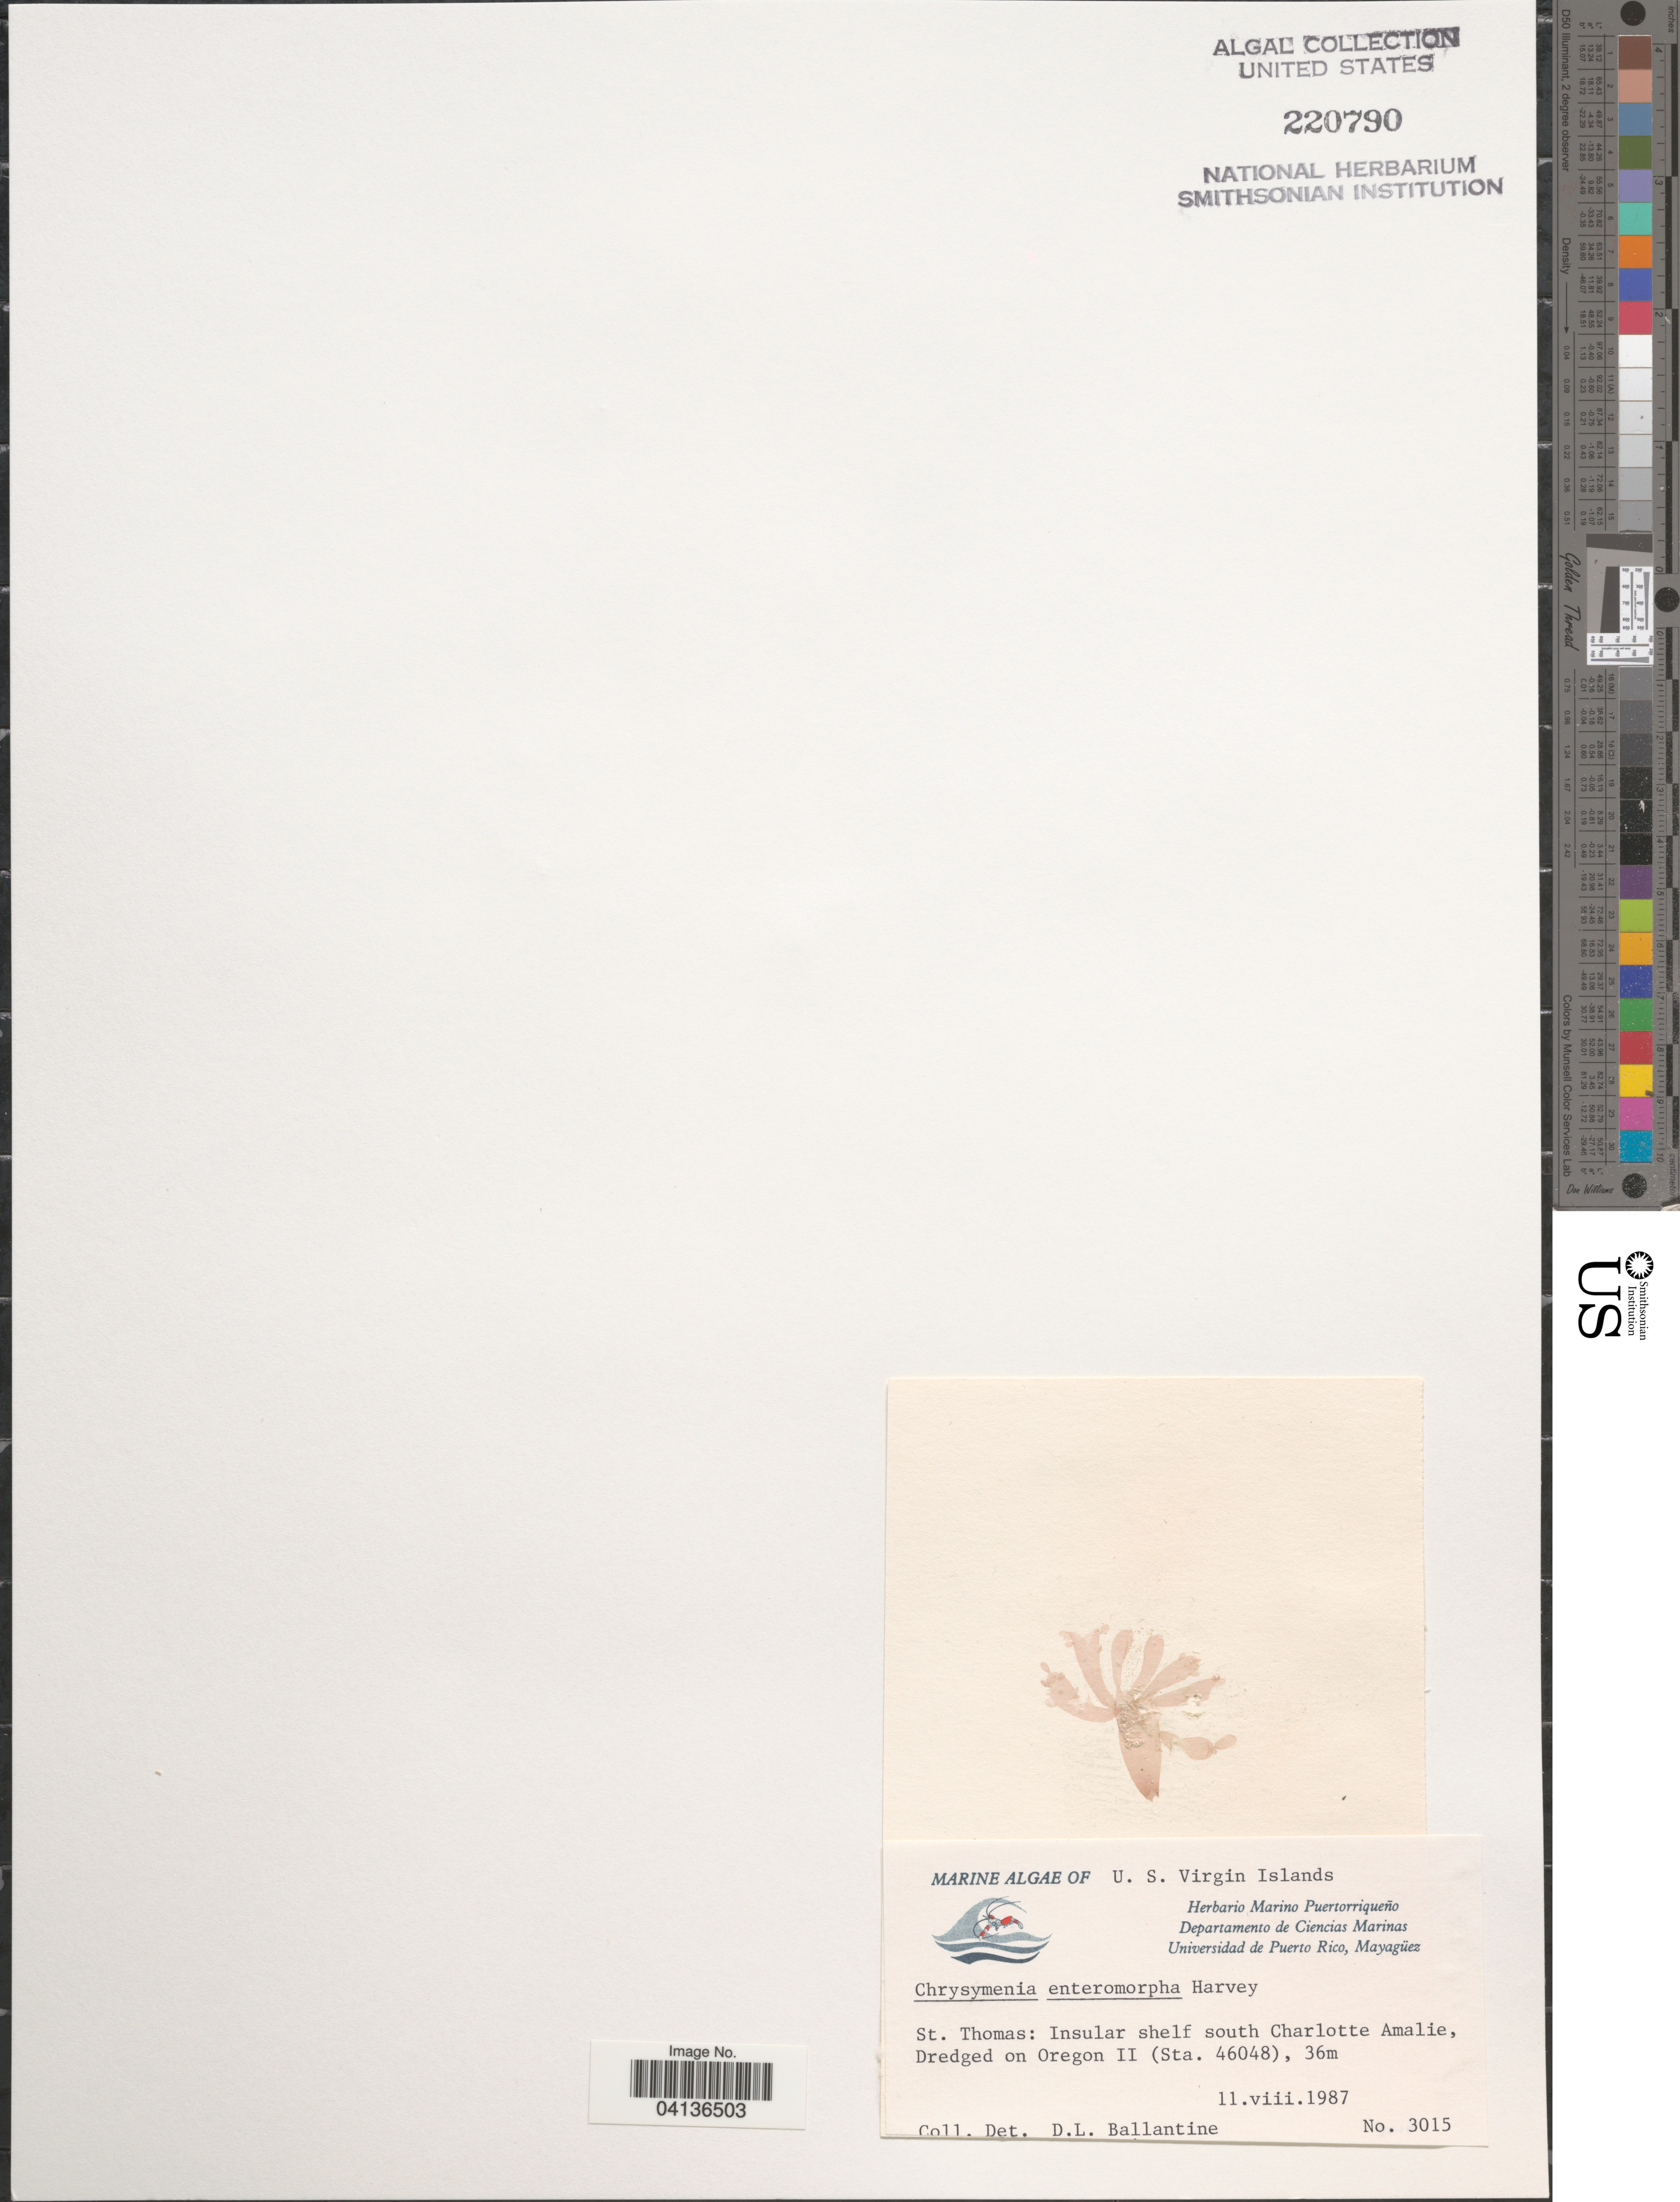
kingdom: Plantae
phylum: Rhodophyta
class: Florideophyceae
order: Rhodymeniales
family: Rhodymeniaceae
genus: Botryocladia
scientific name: Botryocladia enteromorpha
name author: (Harv.) W.E. Schmidt et al. in W.E. Schmidt et al.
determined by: Algae name updating Project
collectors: D.L. Ballantine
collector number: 3015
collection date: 1987-08-11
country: U.S. Virgin Islands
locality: St. Thomas: Insular shelf south Charlotte Amalie, Dredged on Oregon II (Sta. 46048).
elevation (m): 36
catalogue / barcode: US 220790